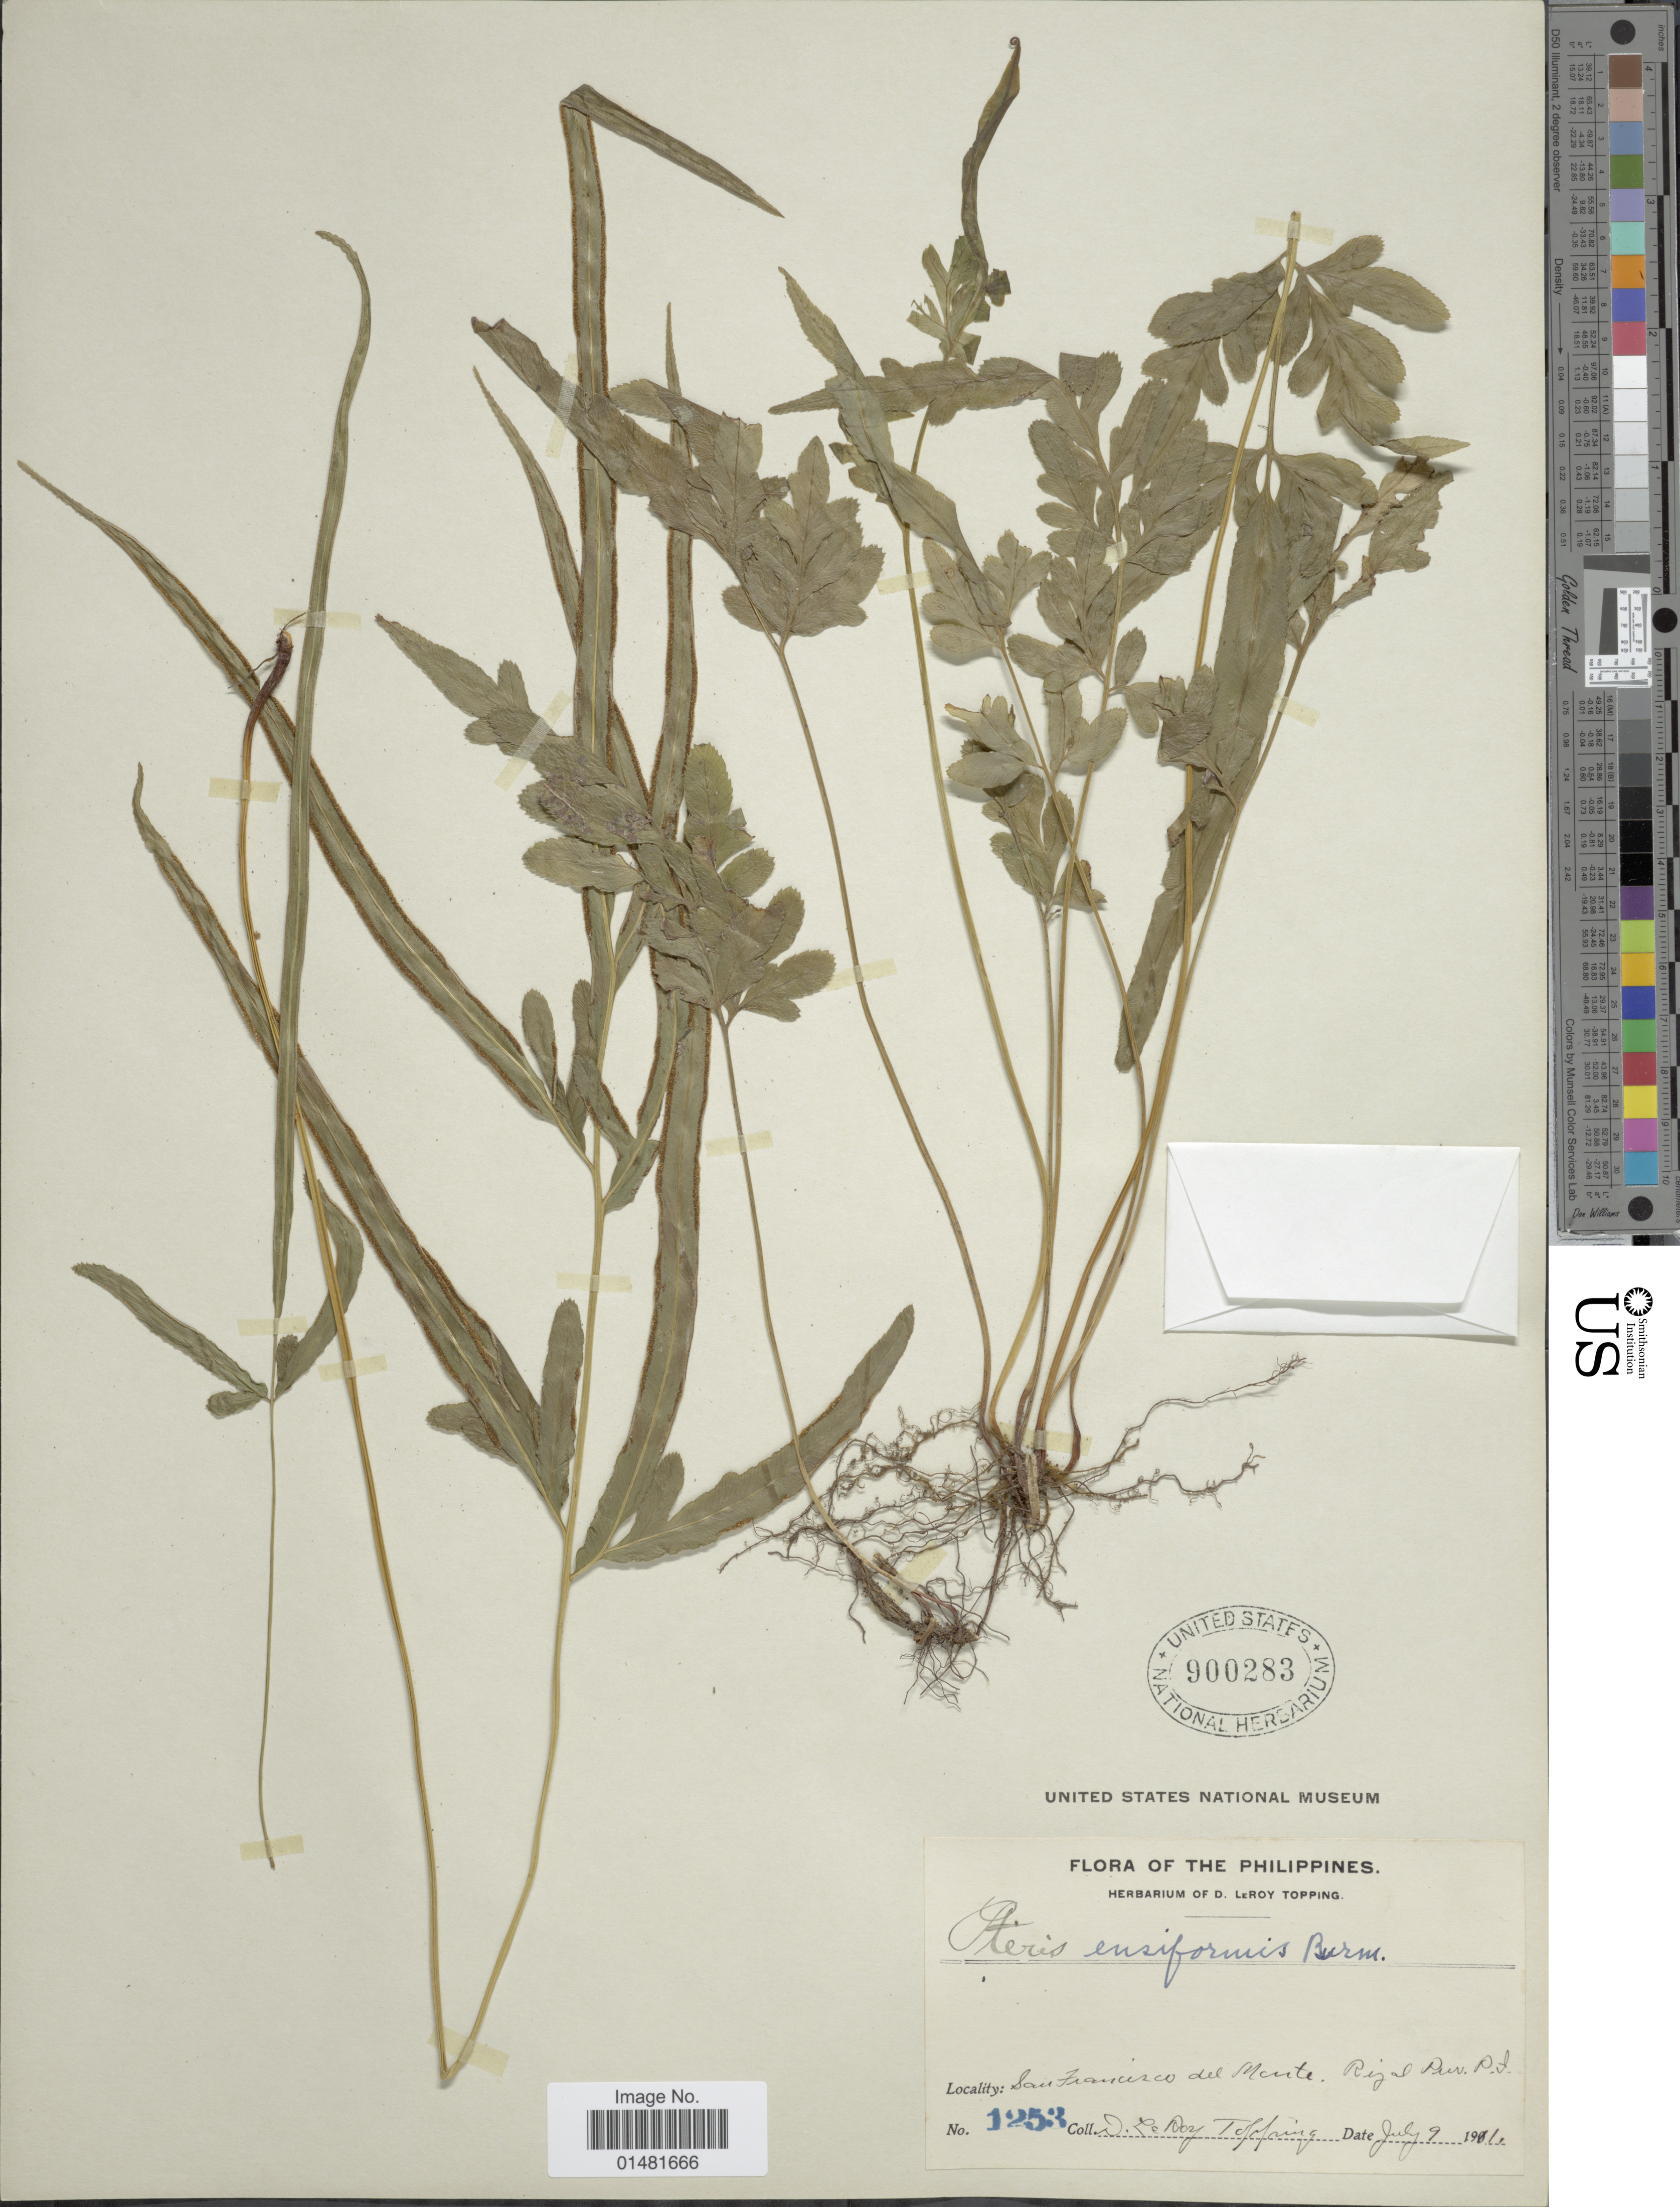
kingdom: Plantae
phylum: Tracheophyta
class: Polypodiopsida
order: Polypodiales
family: Pteridaceae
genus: Pteris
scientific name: Pteris ensiformis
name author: Burm. f.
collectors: D. L. Topping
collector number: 1253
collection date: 1916-07-09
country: Philippines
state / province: Calabarzon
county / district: Rizal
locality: San Francisco del Monte.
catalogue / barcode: US 900283